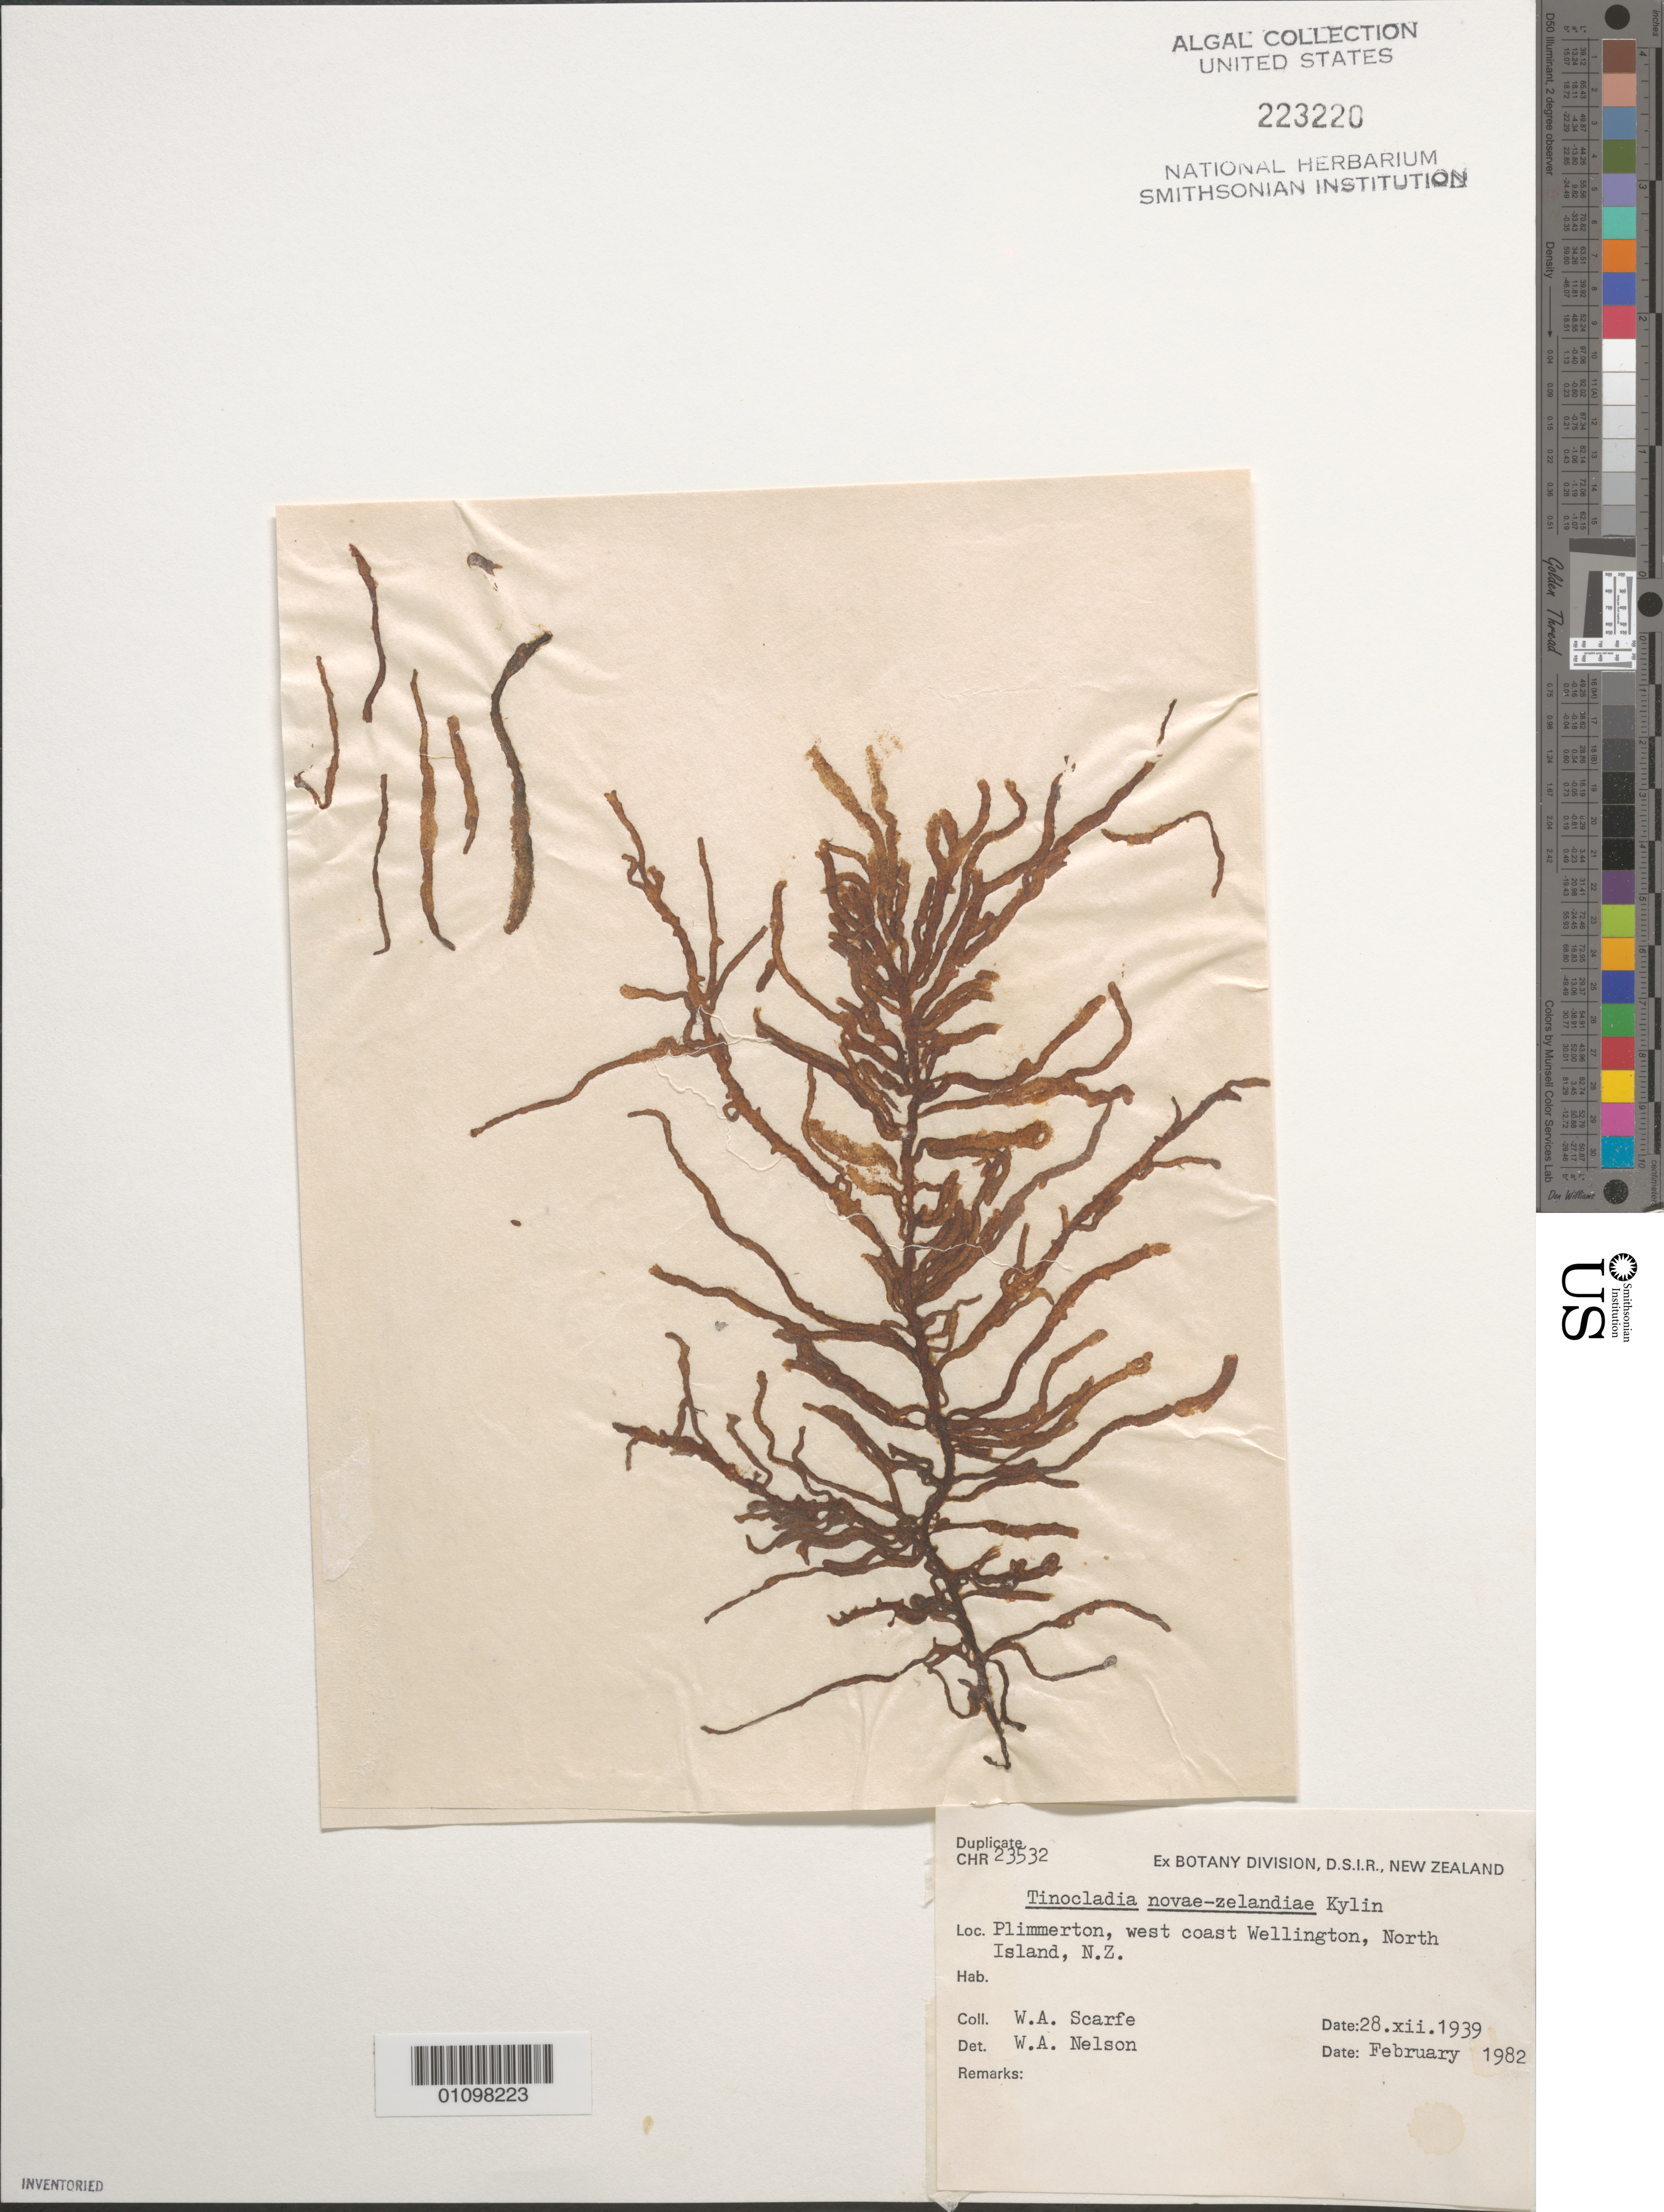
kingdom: Chromista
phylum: Ochrophyta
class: Phaeophyceae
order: Ectocarpales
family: Chordariaceae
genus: Tinocladia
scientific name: Tinocladia novae-zelandiae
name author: Kylin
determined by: Nelson, W. A.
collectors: W. Scarfe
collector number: Duplicate CHR 23532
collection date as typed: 28 Dec 1939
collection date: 1939-12-28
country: New Zealand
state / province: Wellington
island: North Island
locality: Plimmerton, west coast of Wellington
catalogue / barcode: US 223220